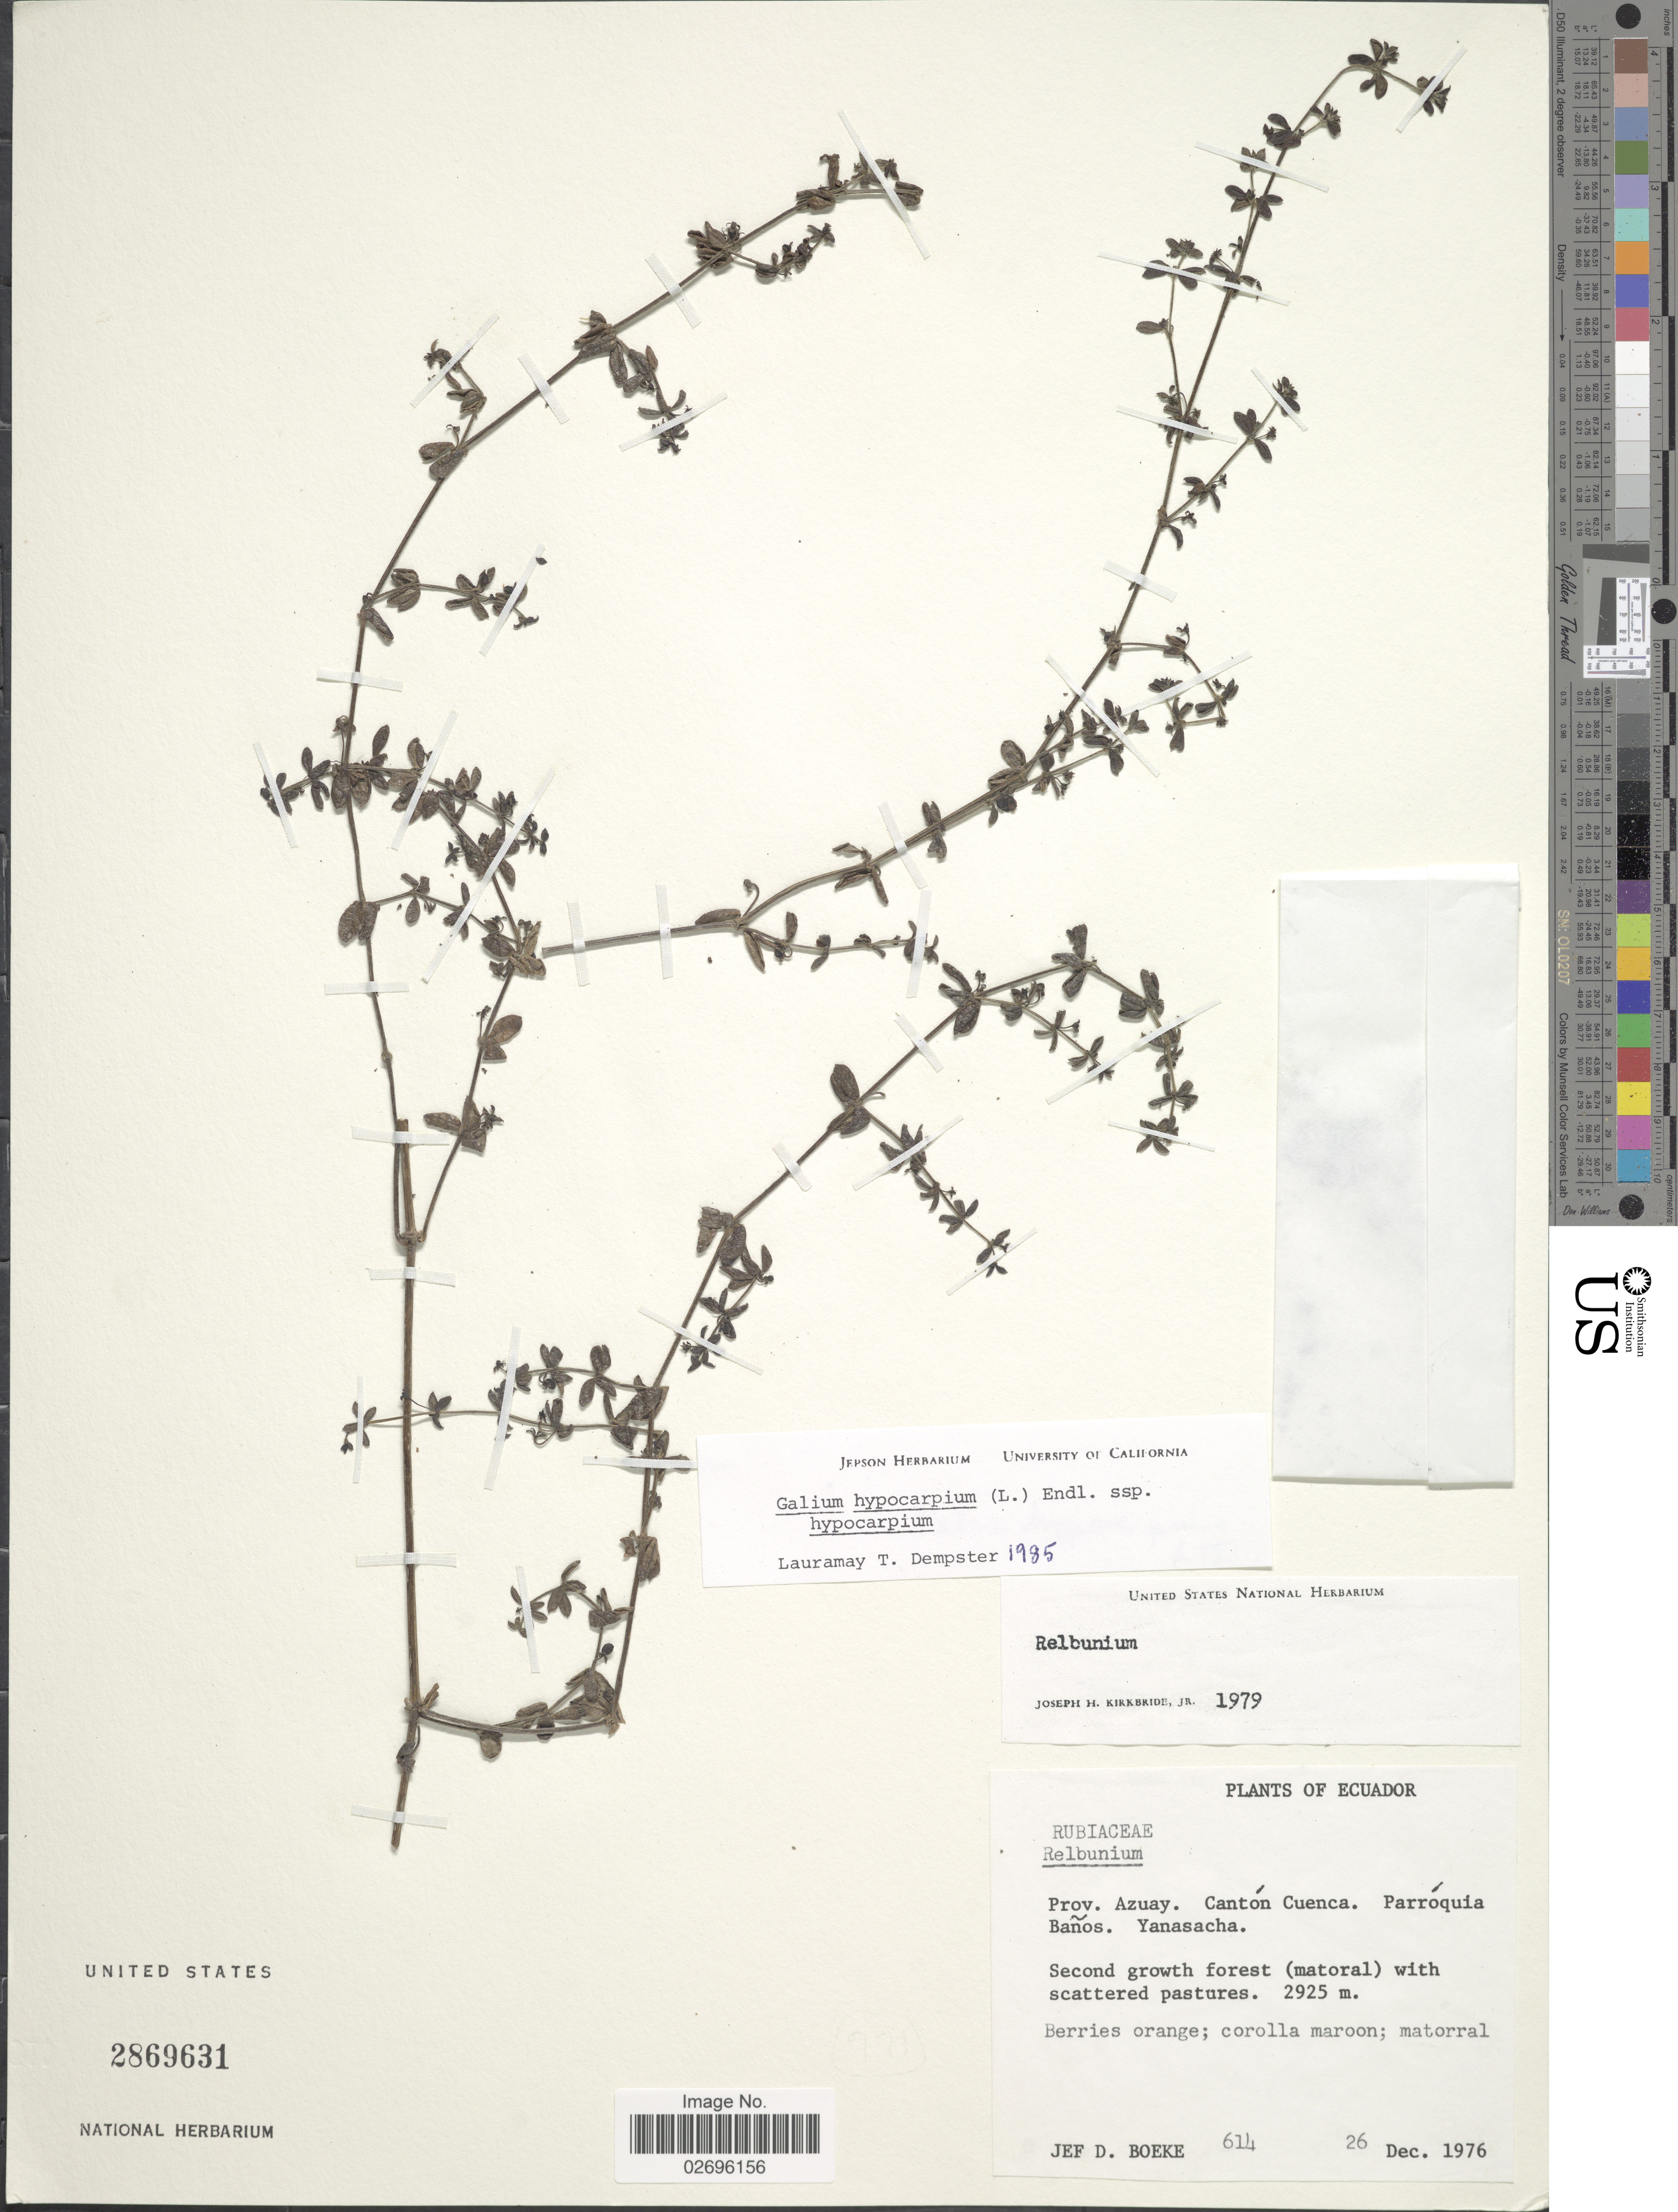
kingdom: Plantae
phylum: Tracheophyta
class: Magnoliopsida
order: Gentianales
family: Rubiaceae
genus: Galium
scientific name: Galium hypocarpium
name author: (L.) Endl. ex Griseb.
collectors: J. Boeke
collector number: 614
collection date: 1976-12-26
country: Ecuador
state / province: Azuay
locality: Cantón Cuenca. Parróquia Baños. Yanasacha.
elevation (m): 2925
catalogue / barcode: US 2869631